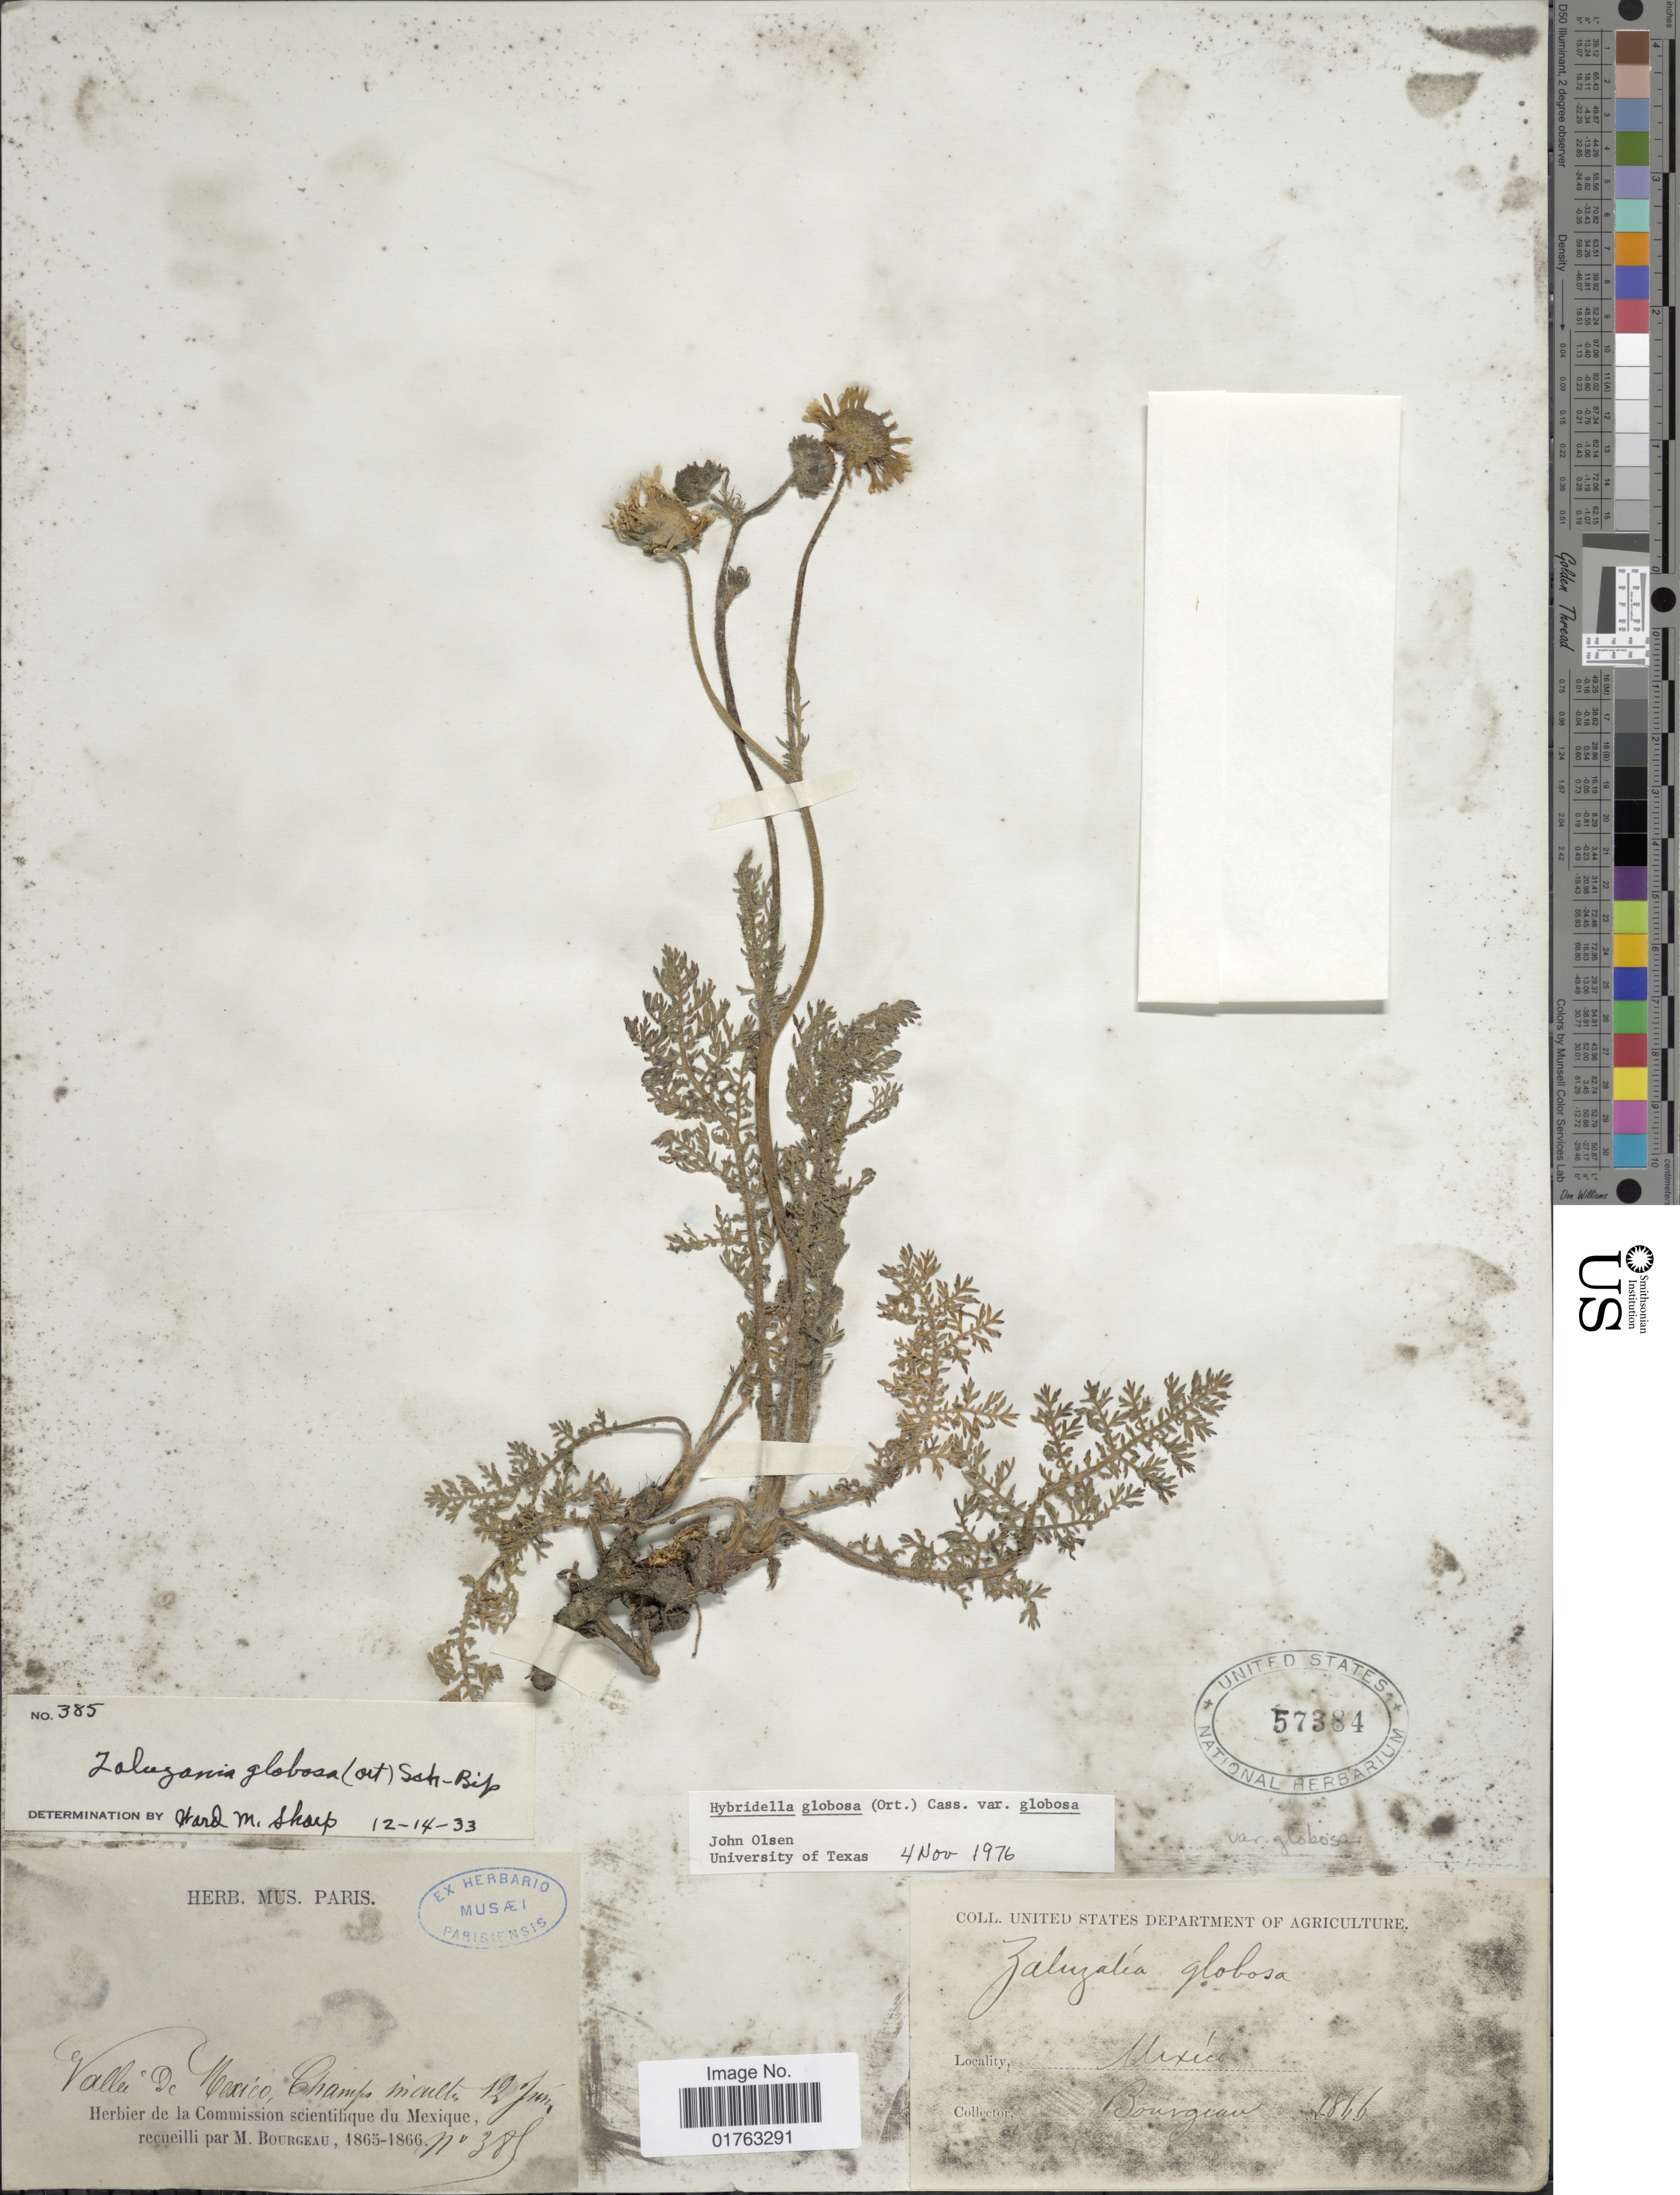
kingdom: Plantae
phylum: Tracheophyta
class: Magnoliopsida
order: Asterales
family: Asteraceae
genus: Hybridella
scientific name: Hybridella globosa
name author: (Ort.) Cass.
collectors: M. Bourgeau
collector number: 388*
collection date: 1865-06-12/1866-06-12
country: Mexico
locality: Vallee de Mexico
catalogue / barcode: US 57384